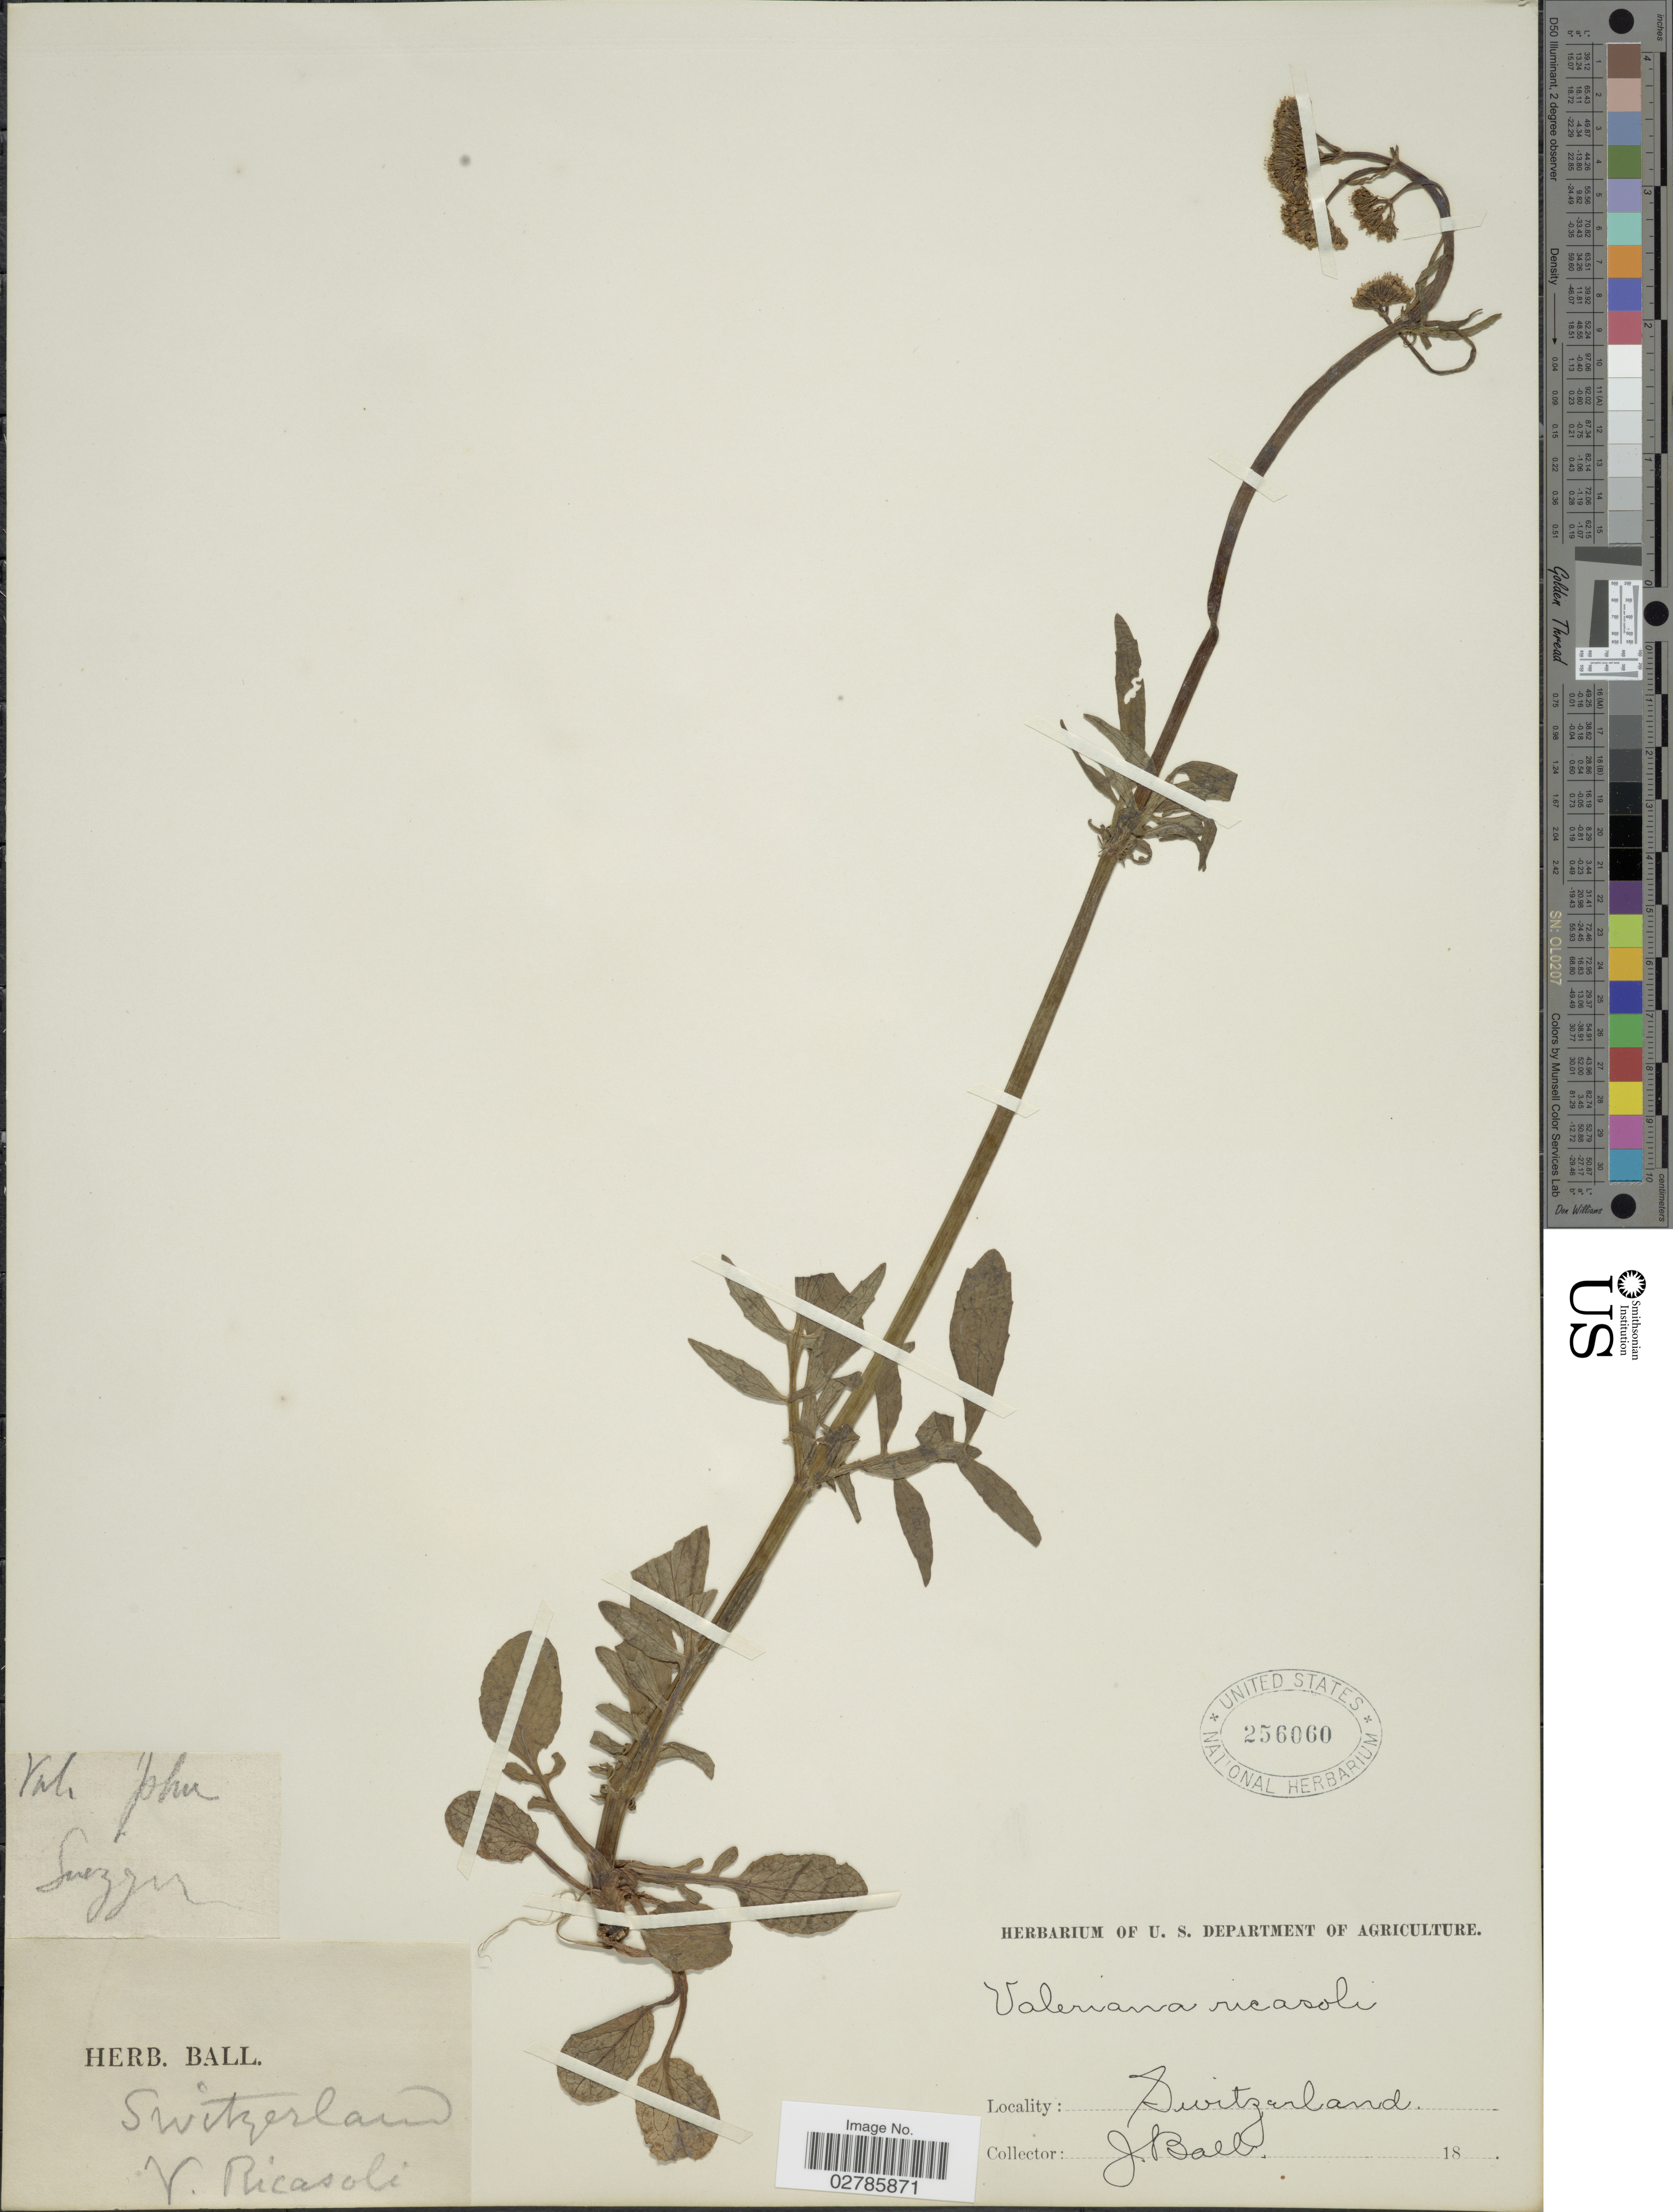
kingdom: Plantae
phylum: Tracheophyta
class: Magnoliopsida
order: Dipsacales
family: Caprifoliaceae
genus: Valeriana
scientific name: Valeriana ricasoli Ball sp. nov. ined.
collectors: J. Ball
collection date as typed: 18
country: Switzerland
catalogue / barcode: US 256060